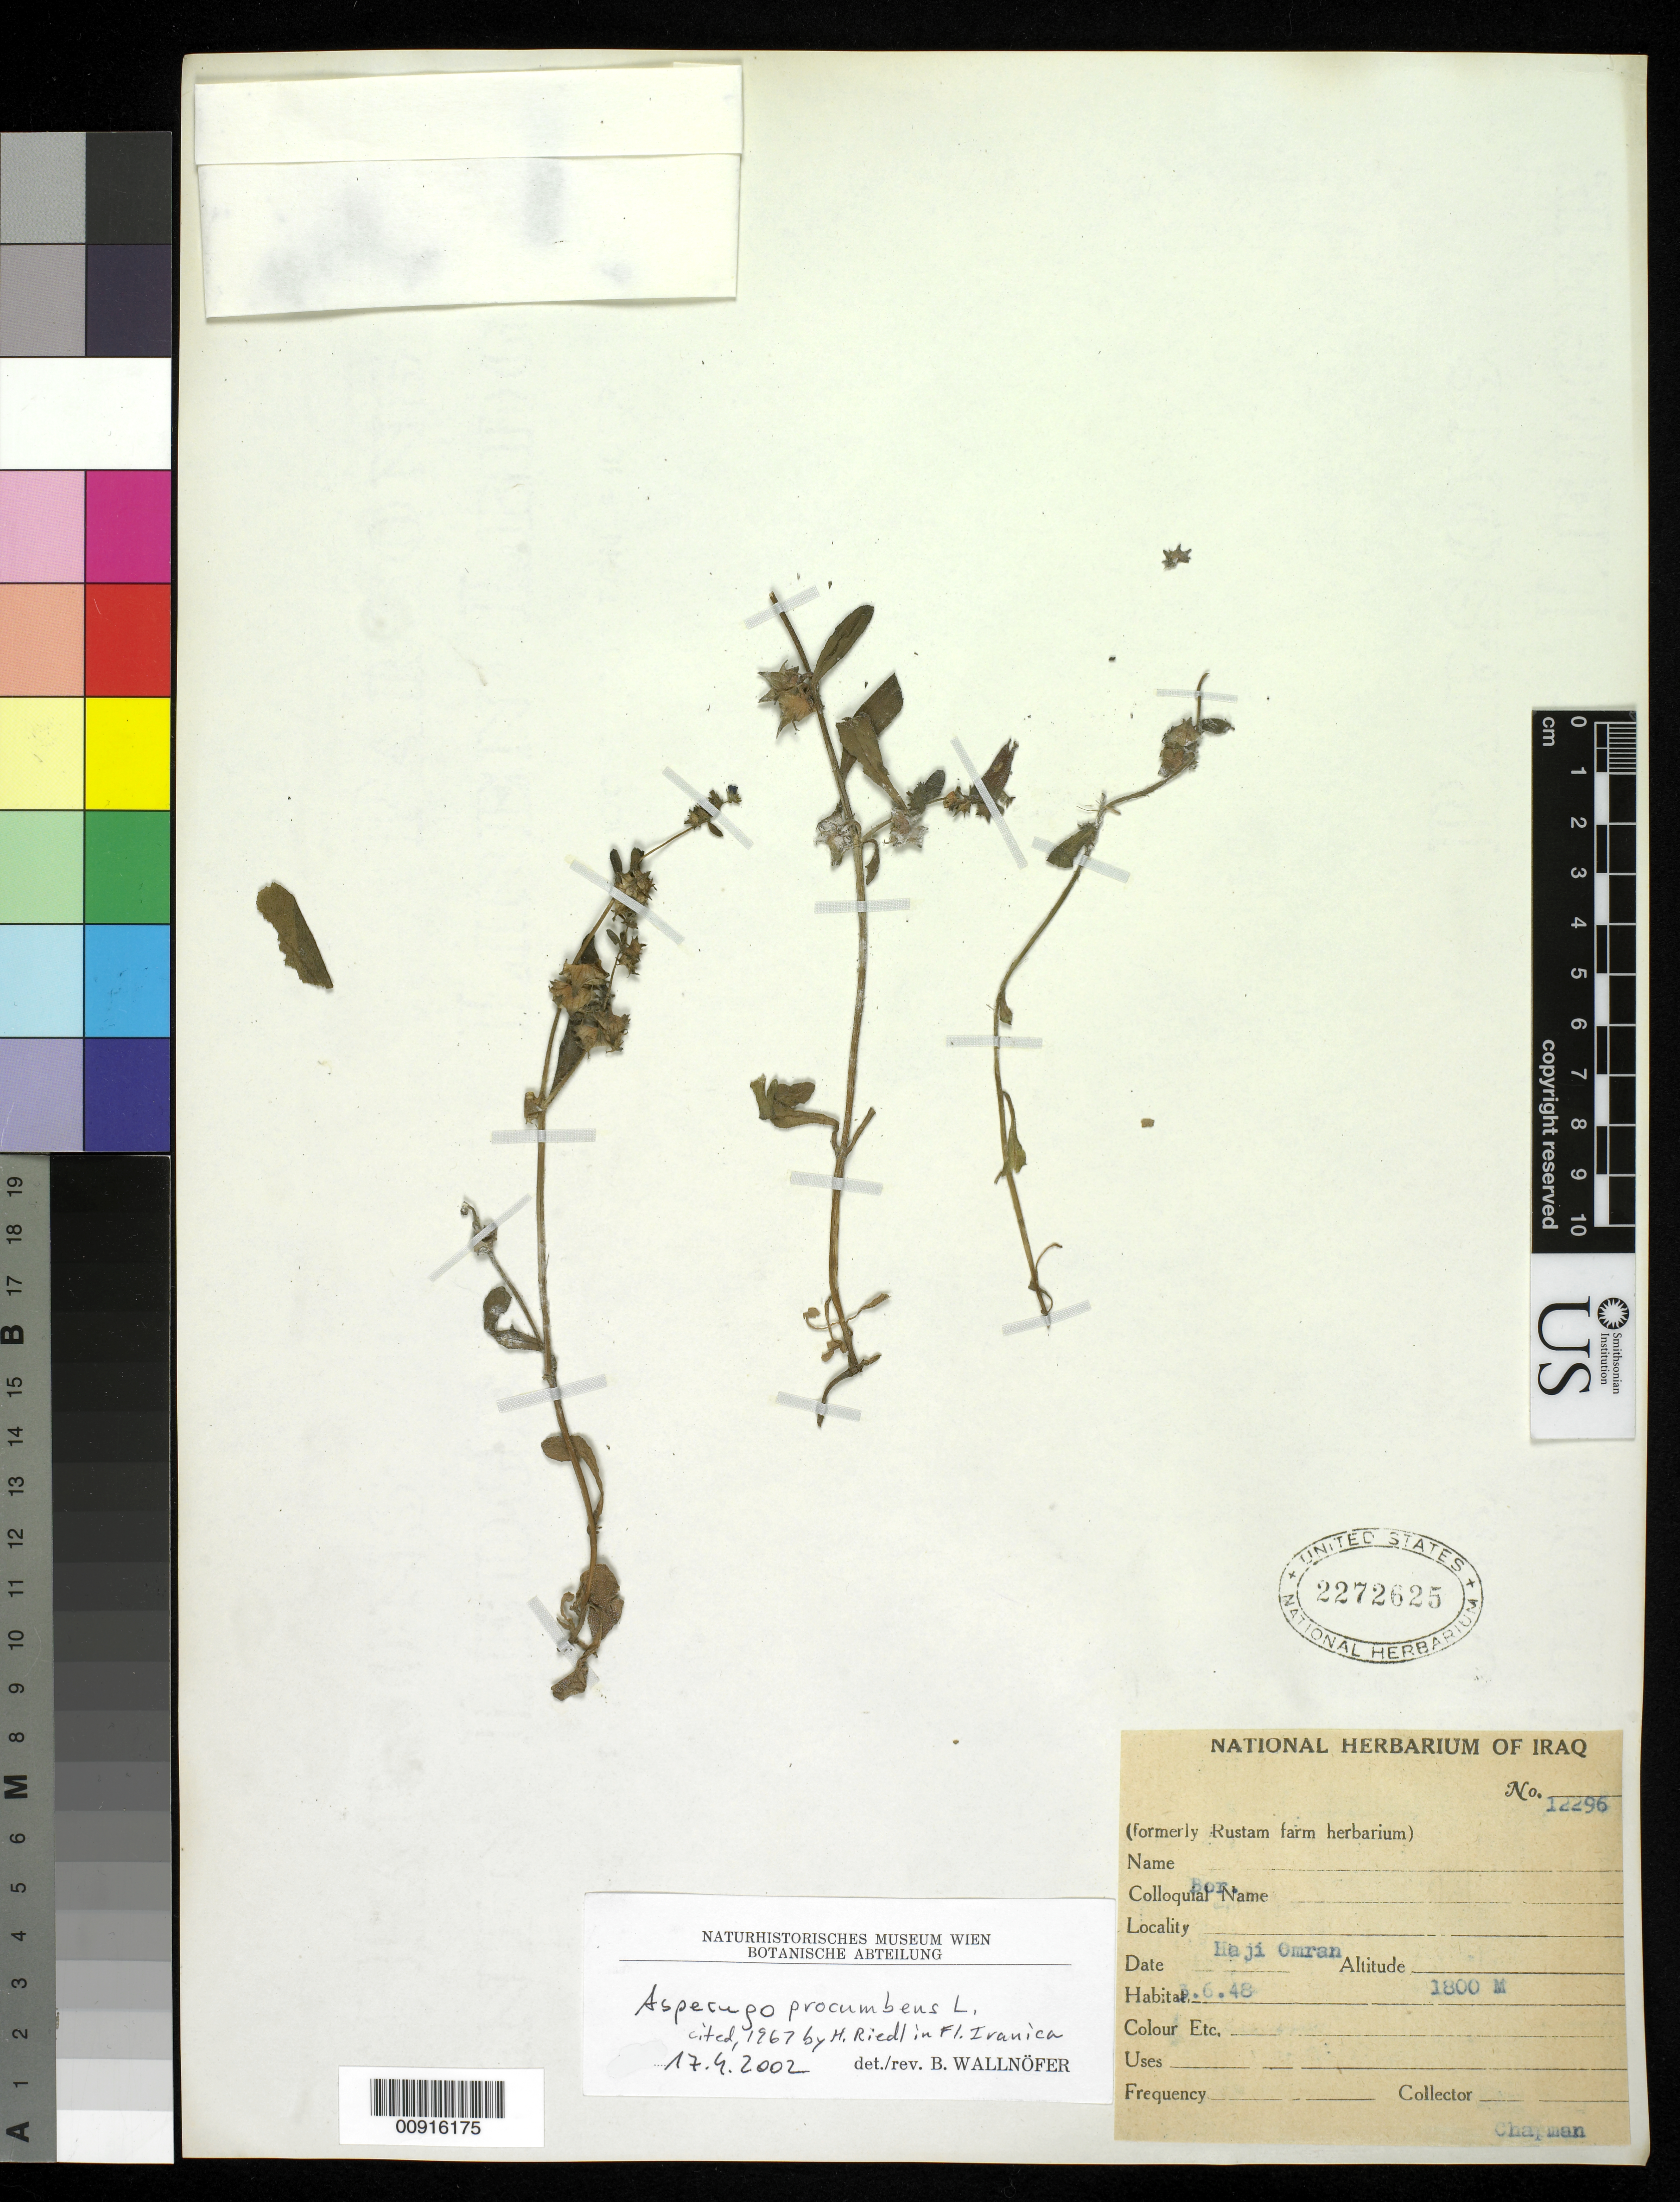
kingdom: Plantae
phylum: Tracheophyta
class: Magnoliopsida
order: Boraginales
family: Boraginaceae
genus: Asperugo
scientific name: Asperugo procumbens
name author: L.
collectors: A. Chapman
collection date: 1948-06-03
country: Iraq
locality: Haji Omran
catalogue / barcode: US 2272625